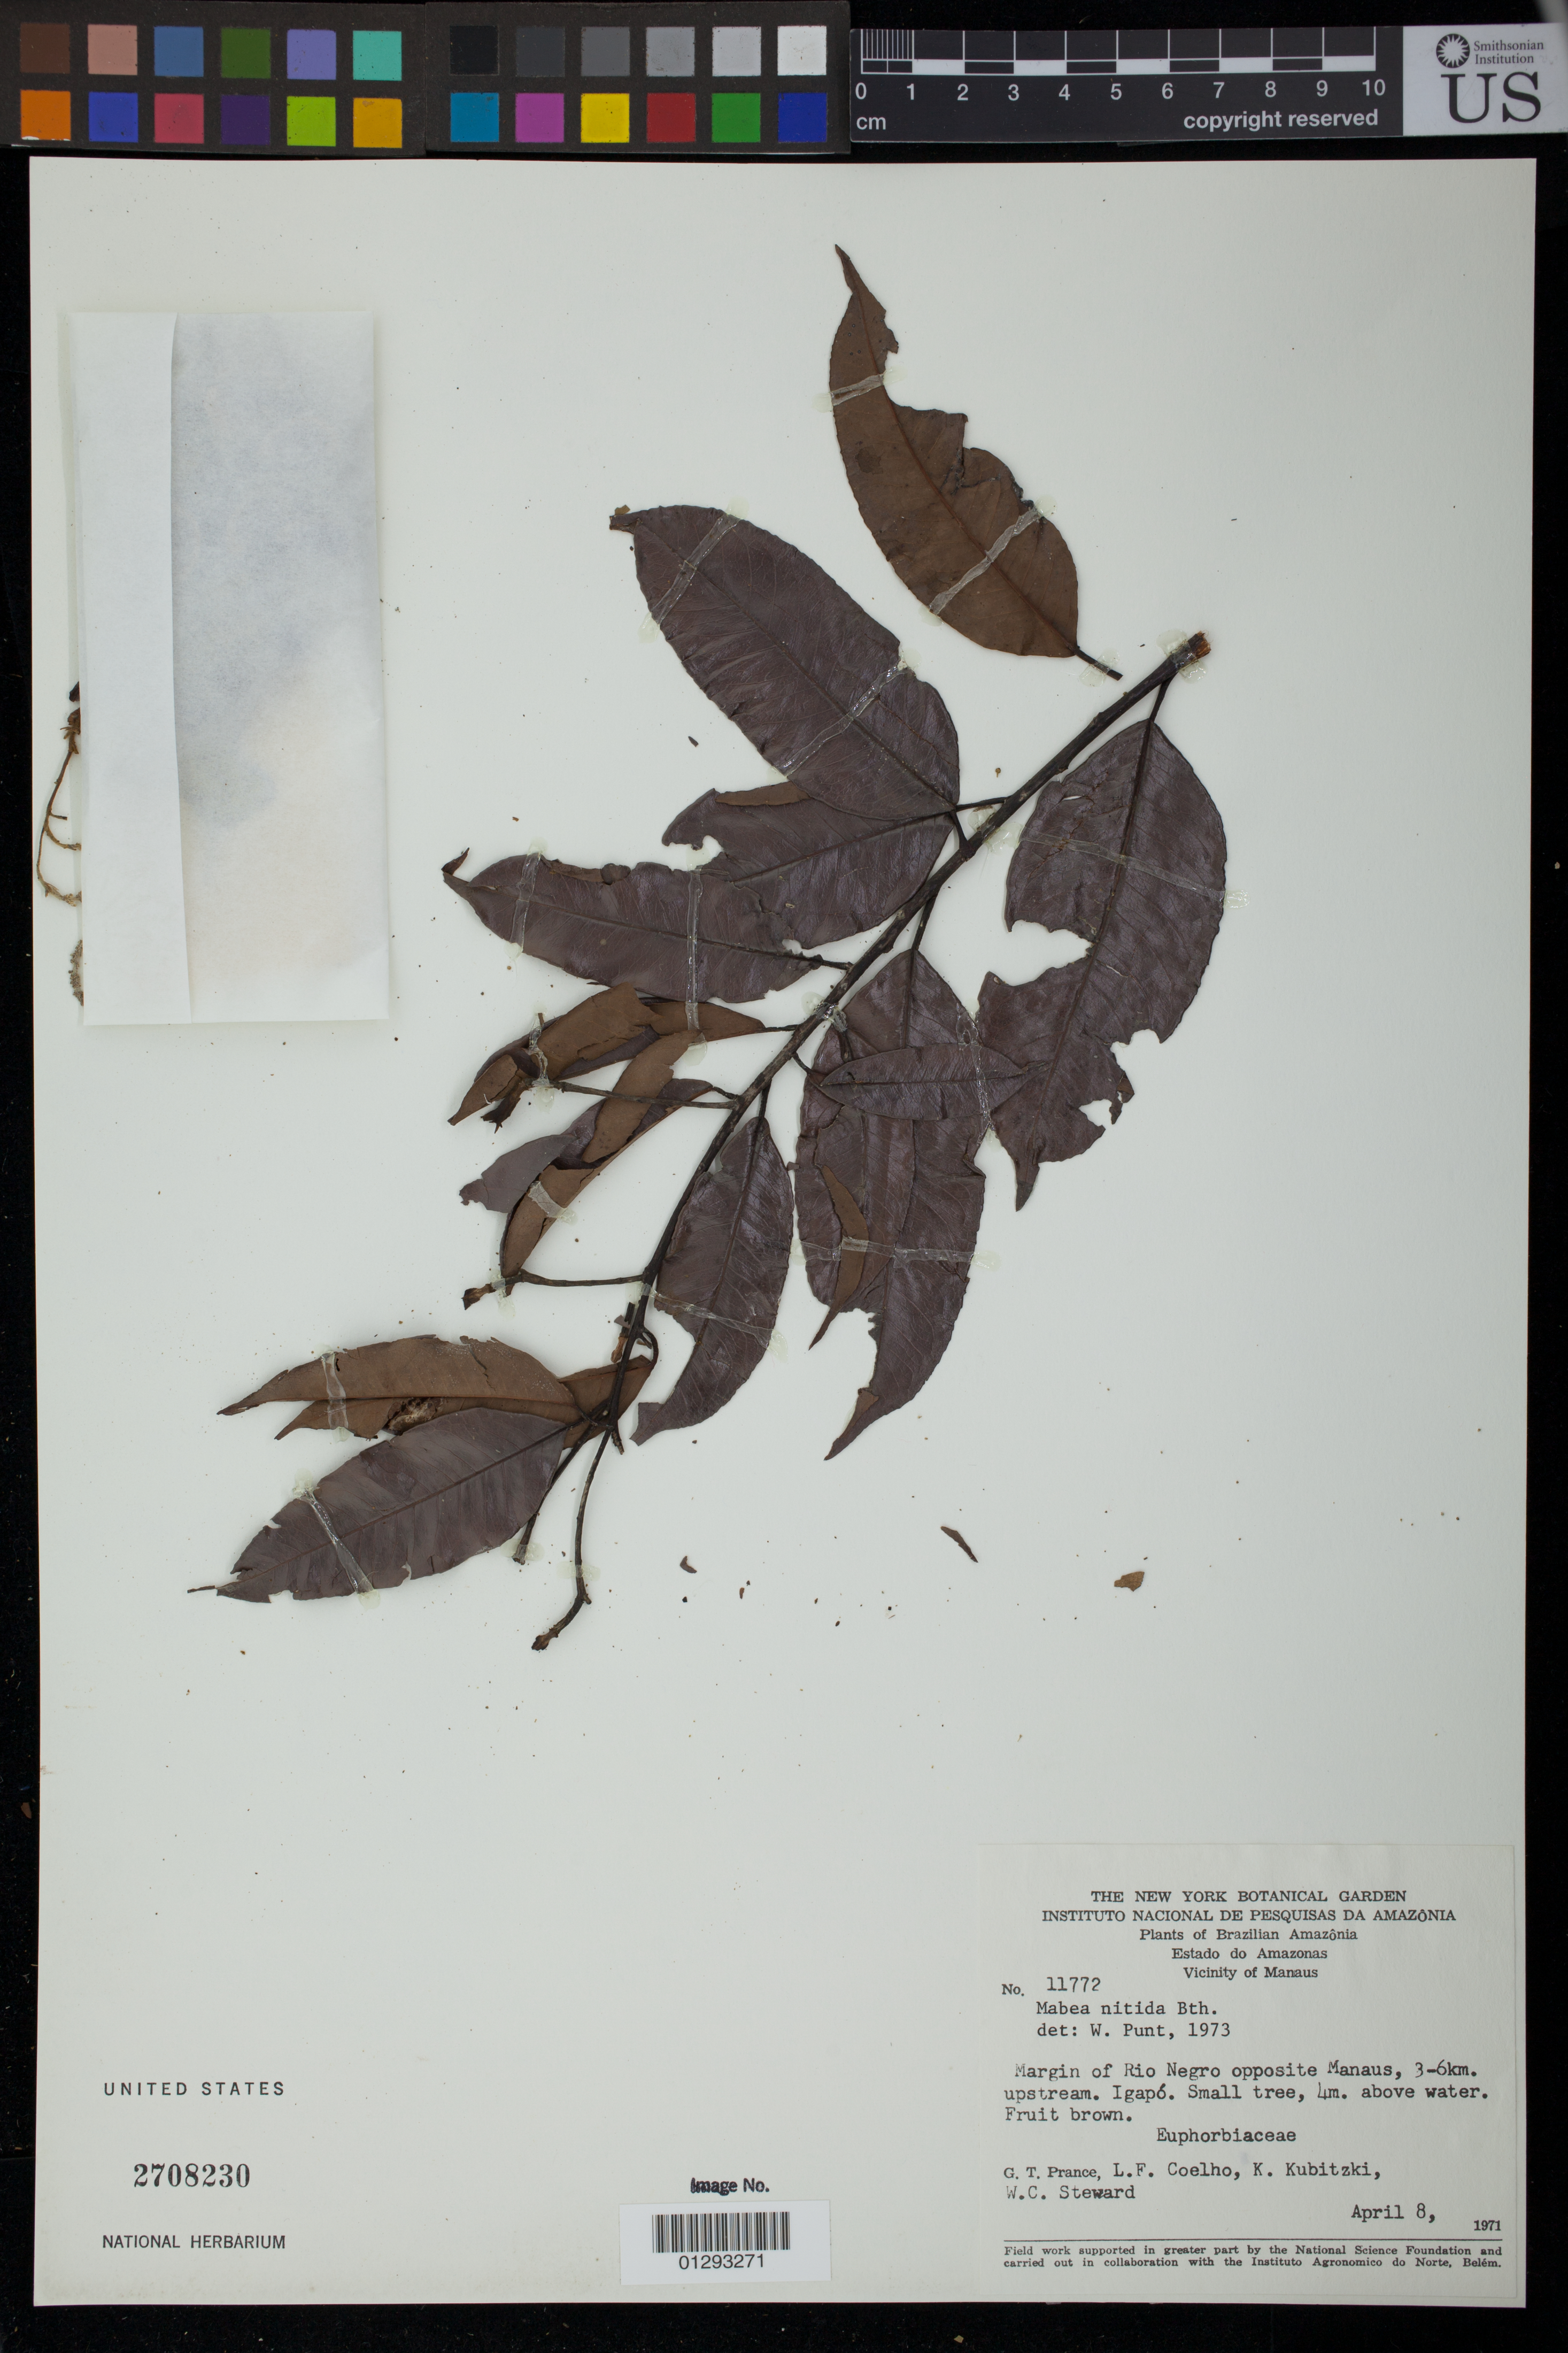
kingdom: Plantae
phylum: Tracheophyta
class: Magnoliopsida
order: Malpighiales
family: Euphorbiaceae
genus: Mabea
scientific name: Mabea nitida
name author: Spruce ex Benth.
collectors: G. T. Prance, L. F. Coelho, K. Kubitzki & W. C. Steward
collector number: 11772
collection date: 1971-04-08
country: Brazil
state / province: Amazonas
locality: Vicinity of Manaus,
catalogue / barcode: US 2708230